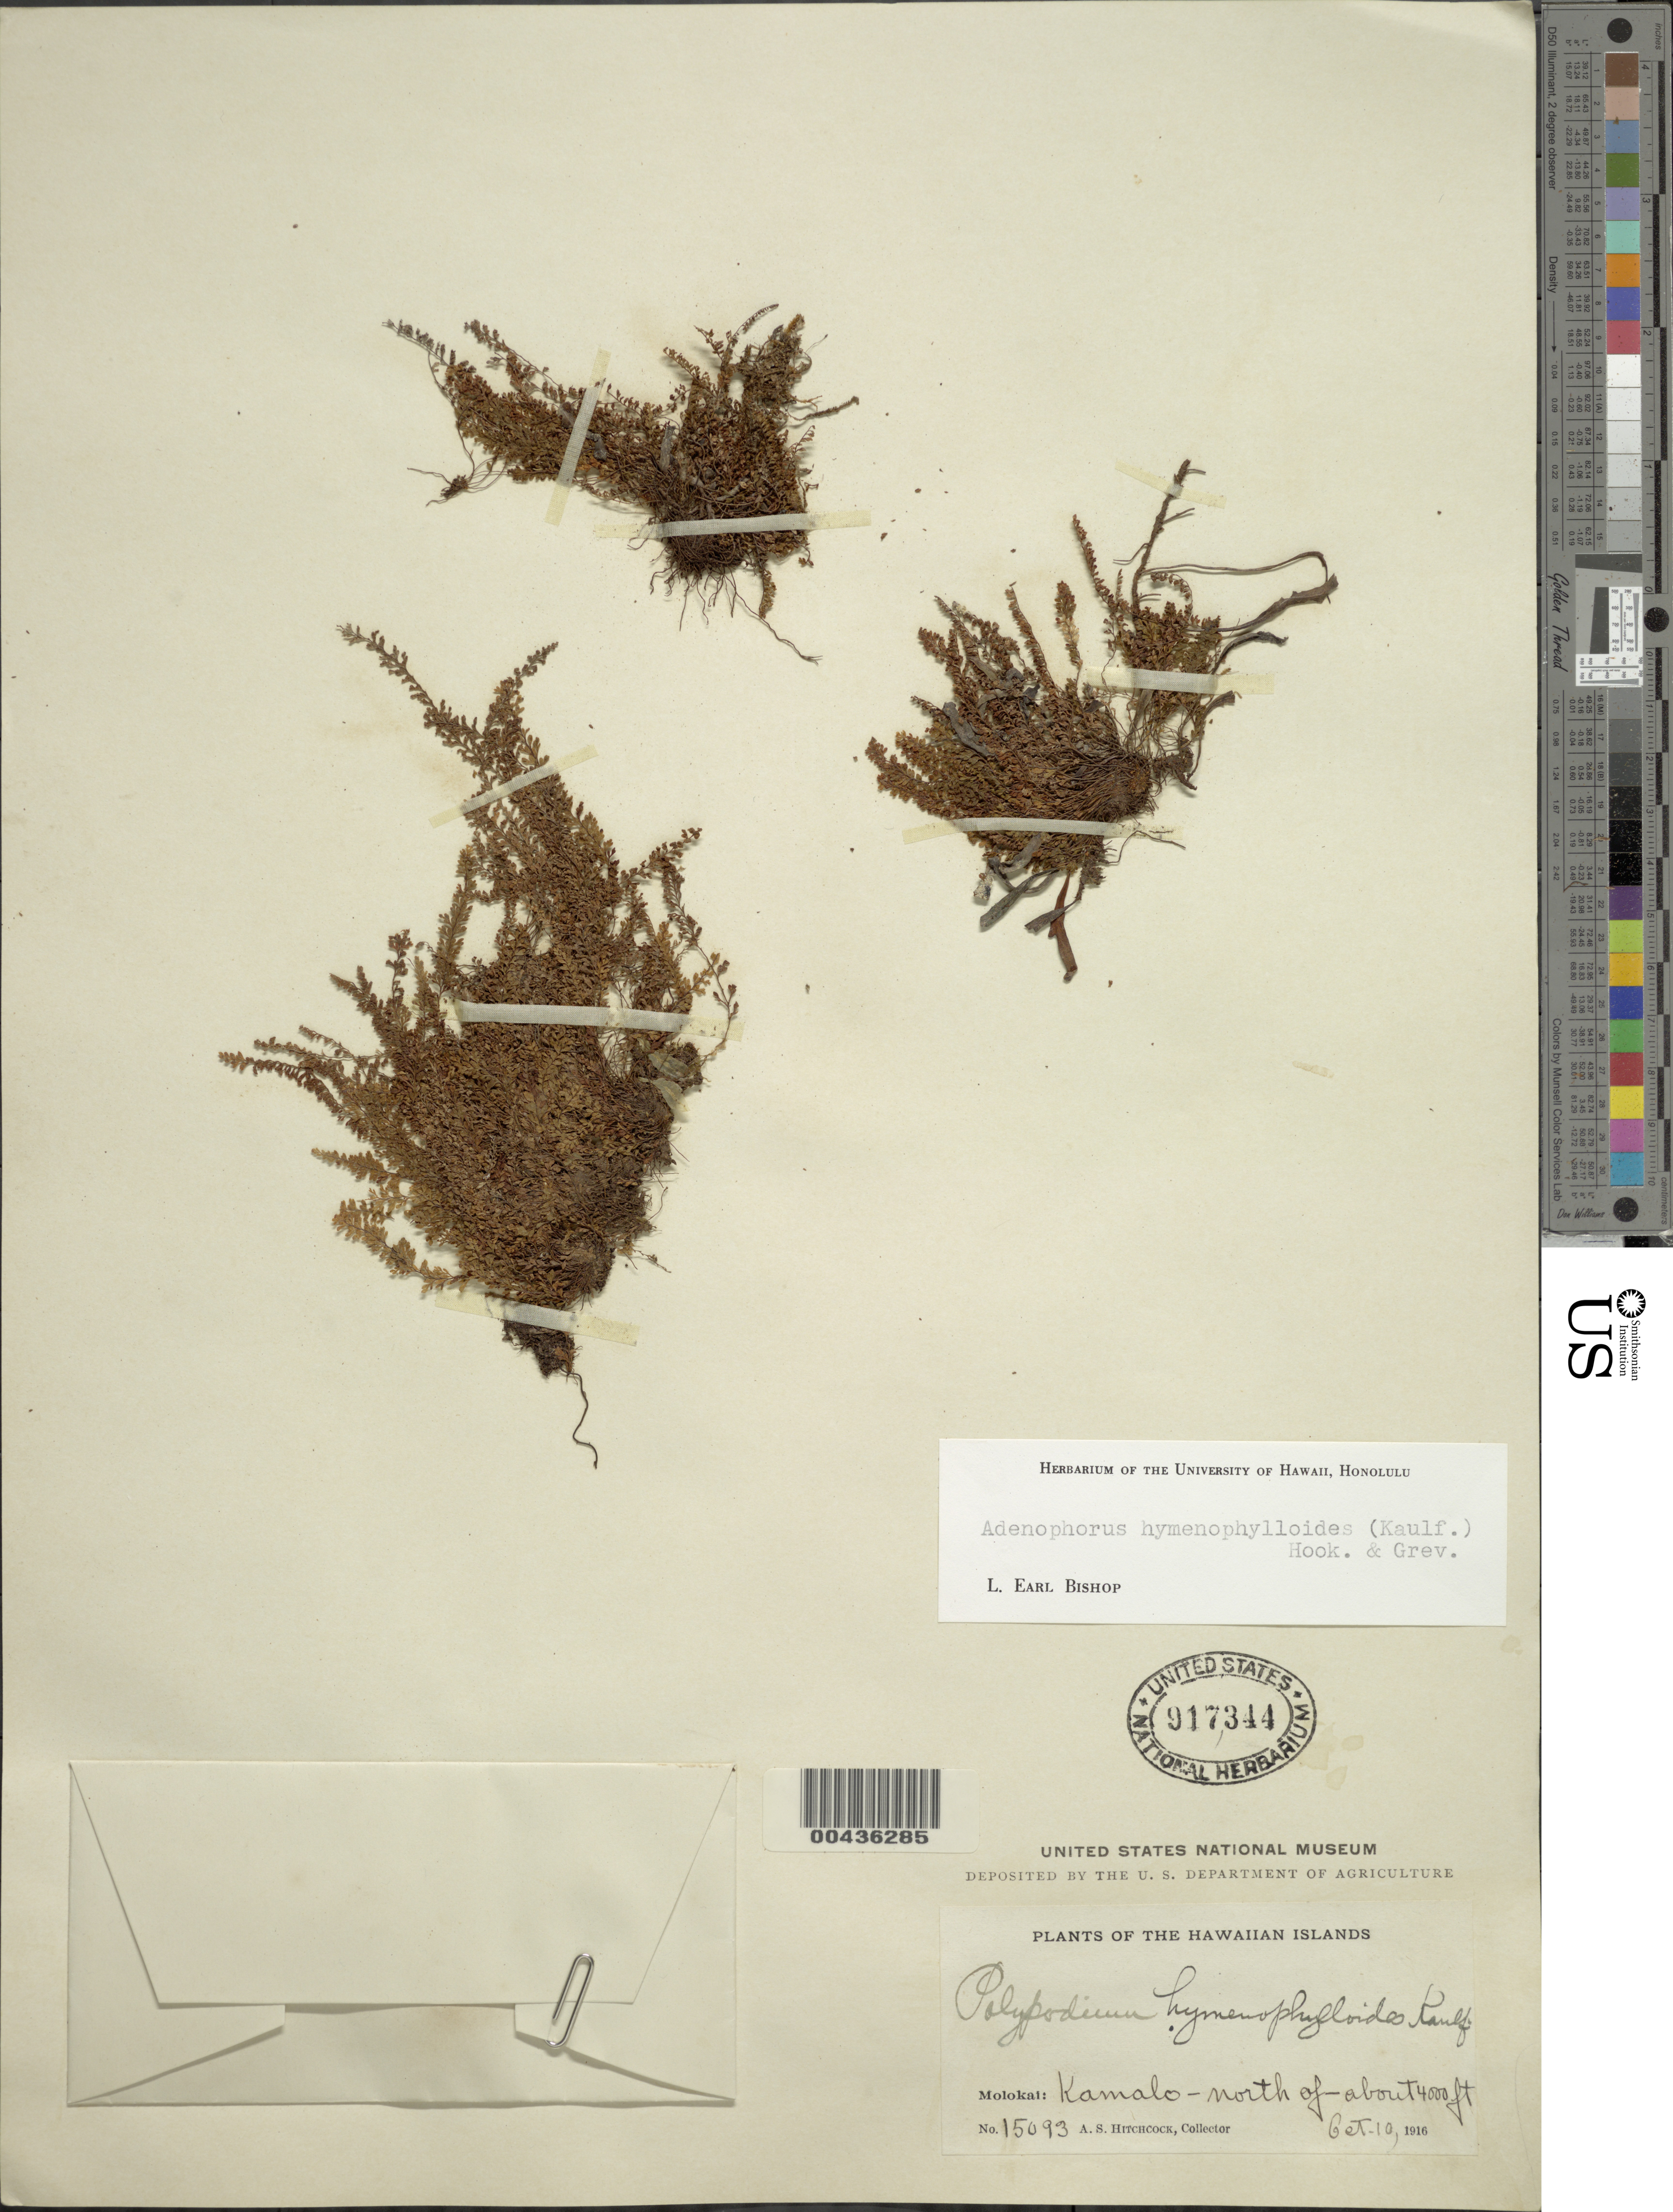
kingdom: Plantae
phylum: Tracheophyta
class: Polypodiopsida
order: Polypodiales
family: Polypodiaceae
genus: Adenophorus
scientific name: Adenophorus hymenophylloides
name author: (Kaulf.) Hook. & Grev.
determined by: Bishop, L. E.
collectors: A. S. Hitchcock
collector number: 15093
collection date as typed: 10 Oct 1916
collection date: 1916-10-10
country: United States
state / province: Hawaii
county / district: Maui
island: Moloka'i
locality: Kamalo-N of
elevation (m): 1219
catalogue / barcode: US 917344